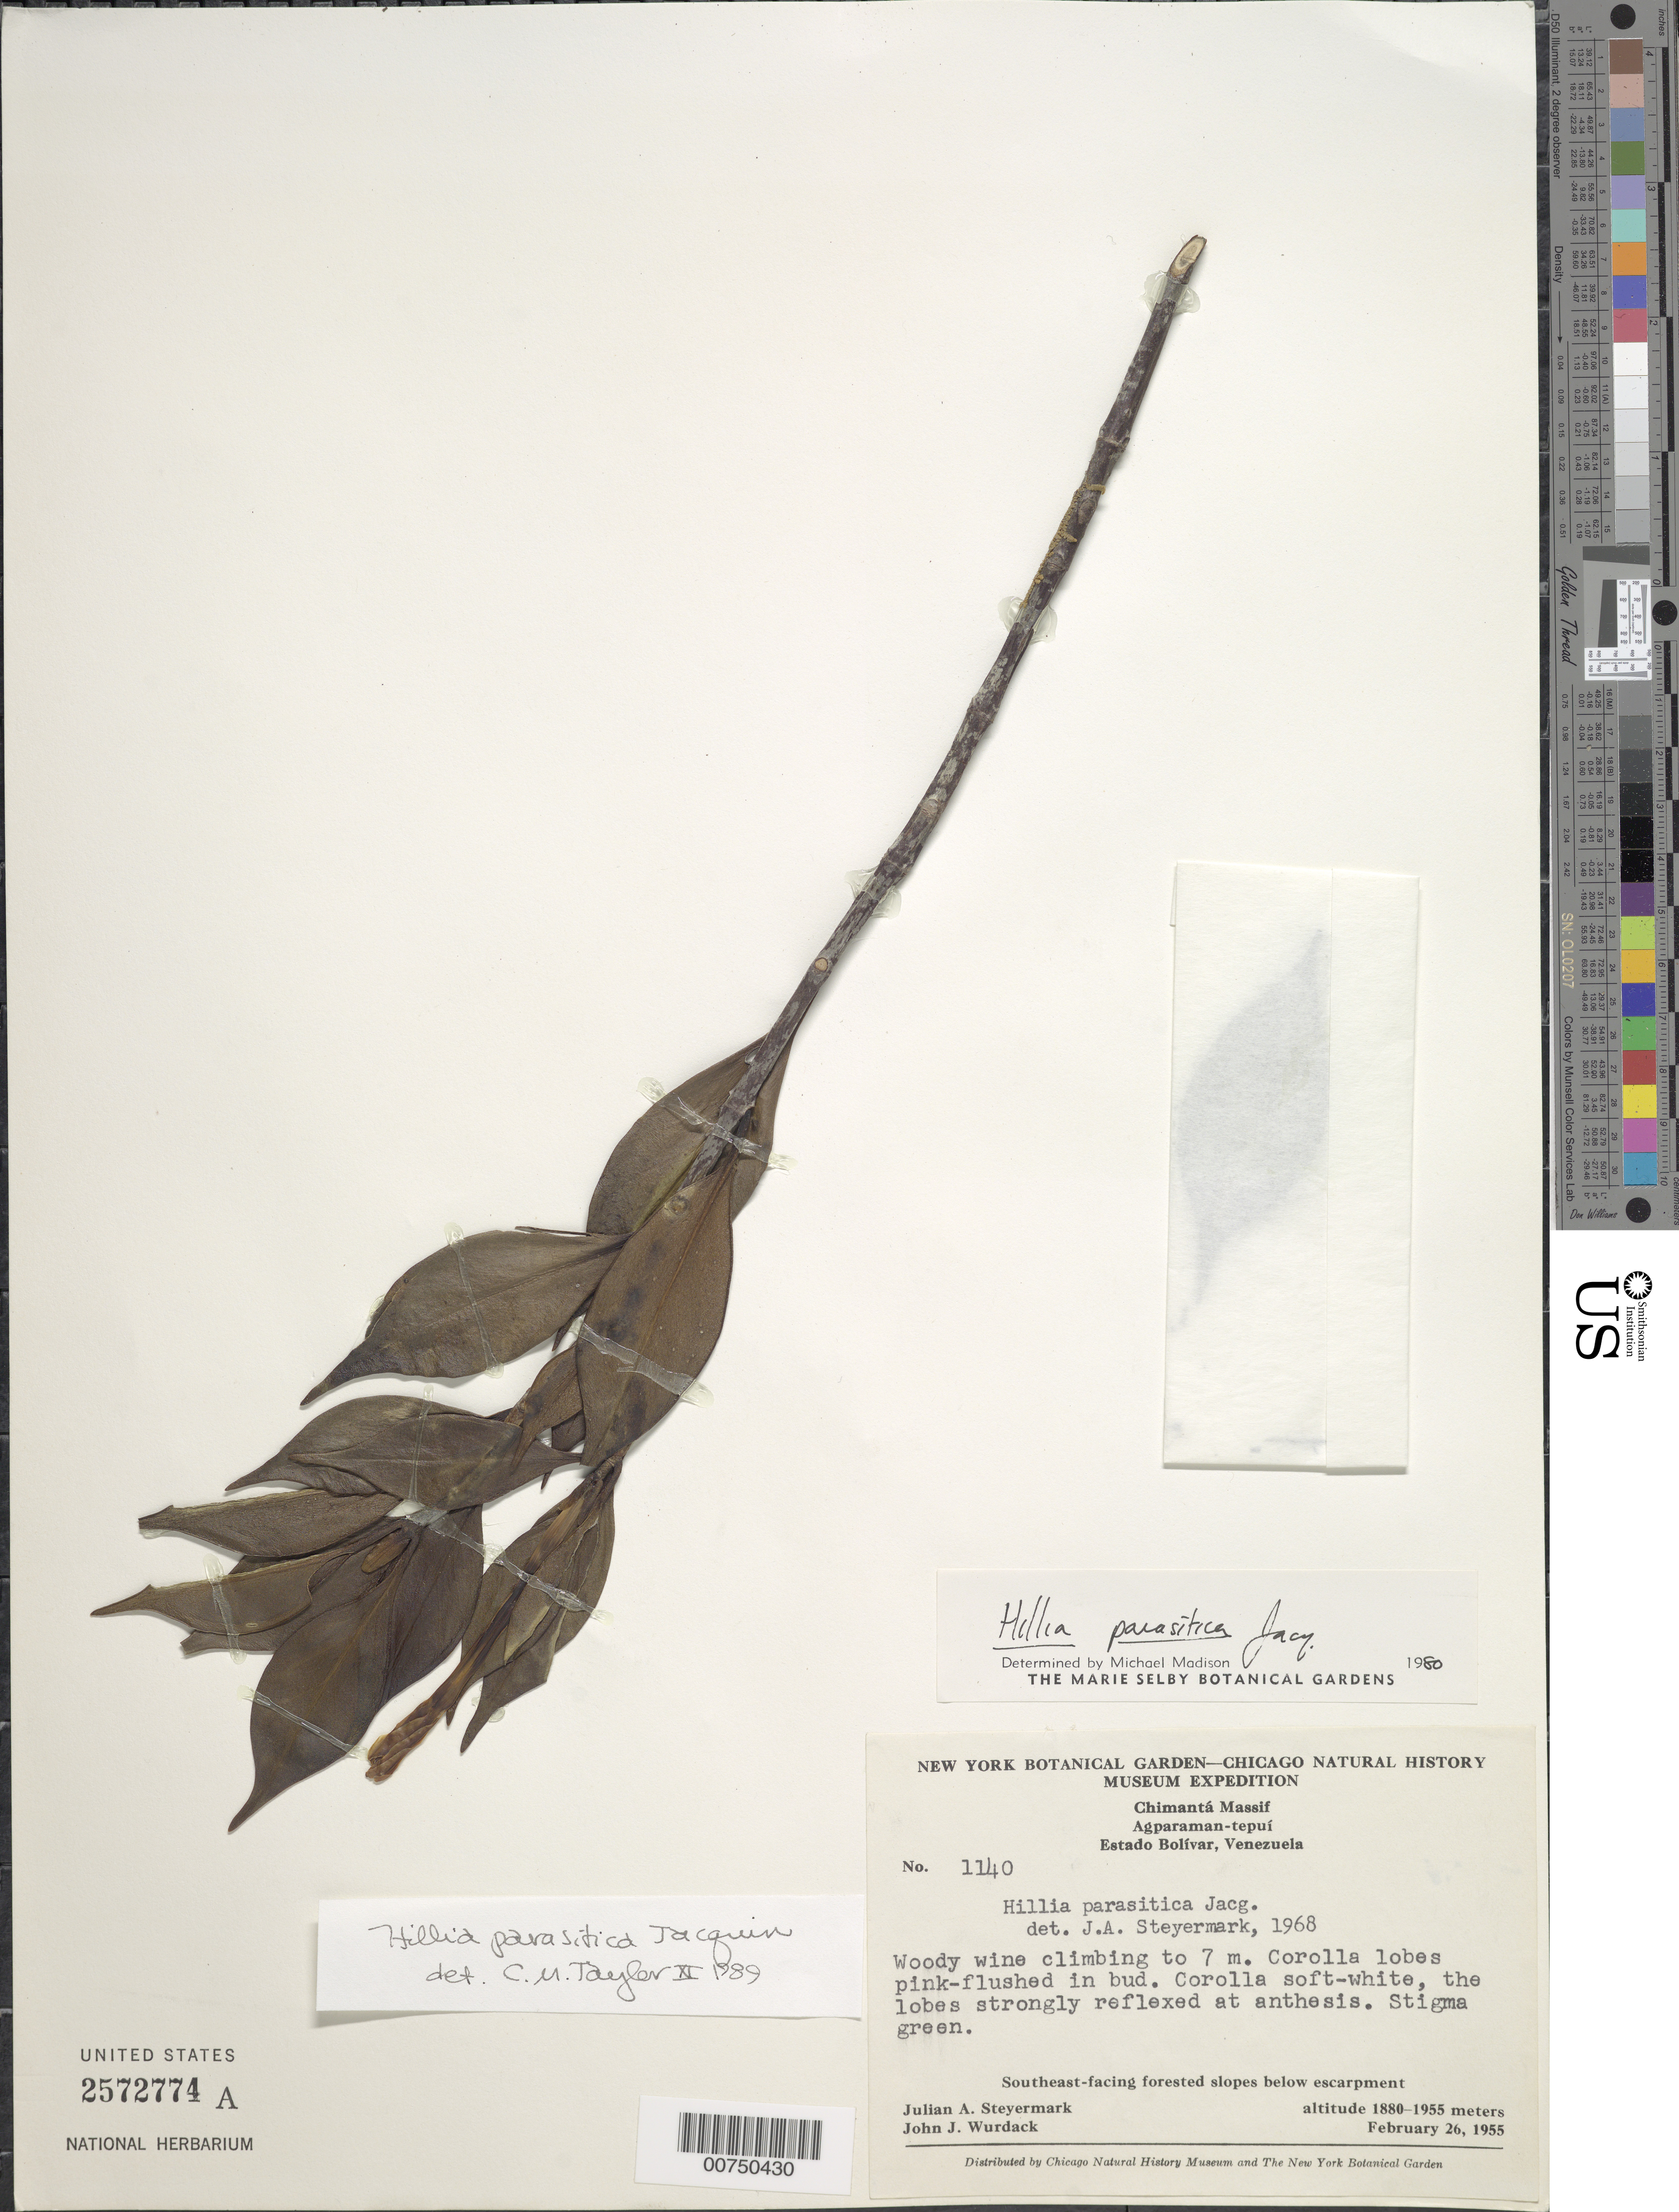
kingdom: Plantae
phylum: Tracheophyta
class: Magnoliopsida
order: Gentianales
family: Rubiaceae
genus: Hillia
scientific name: Hillia parasitica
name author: Jacq.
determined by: Taylor, Charlotte M.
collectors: J. Steyermark & J. J. Wurdack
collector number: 55 1140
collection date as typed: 26-Feb-55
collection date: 1955-02-26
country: Venezuela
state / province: Bolívar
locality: Chimantá Massif, Agparaman-tepuí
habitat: SE facing forested slopes below escarpment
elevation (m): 1880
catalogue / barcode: US 2572774A